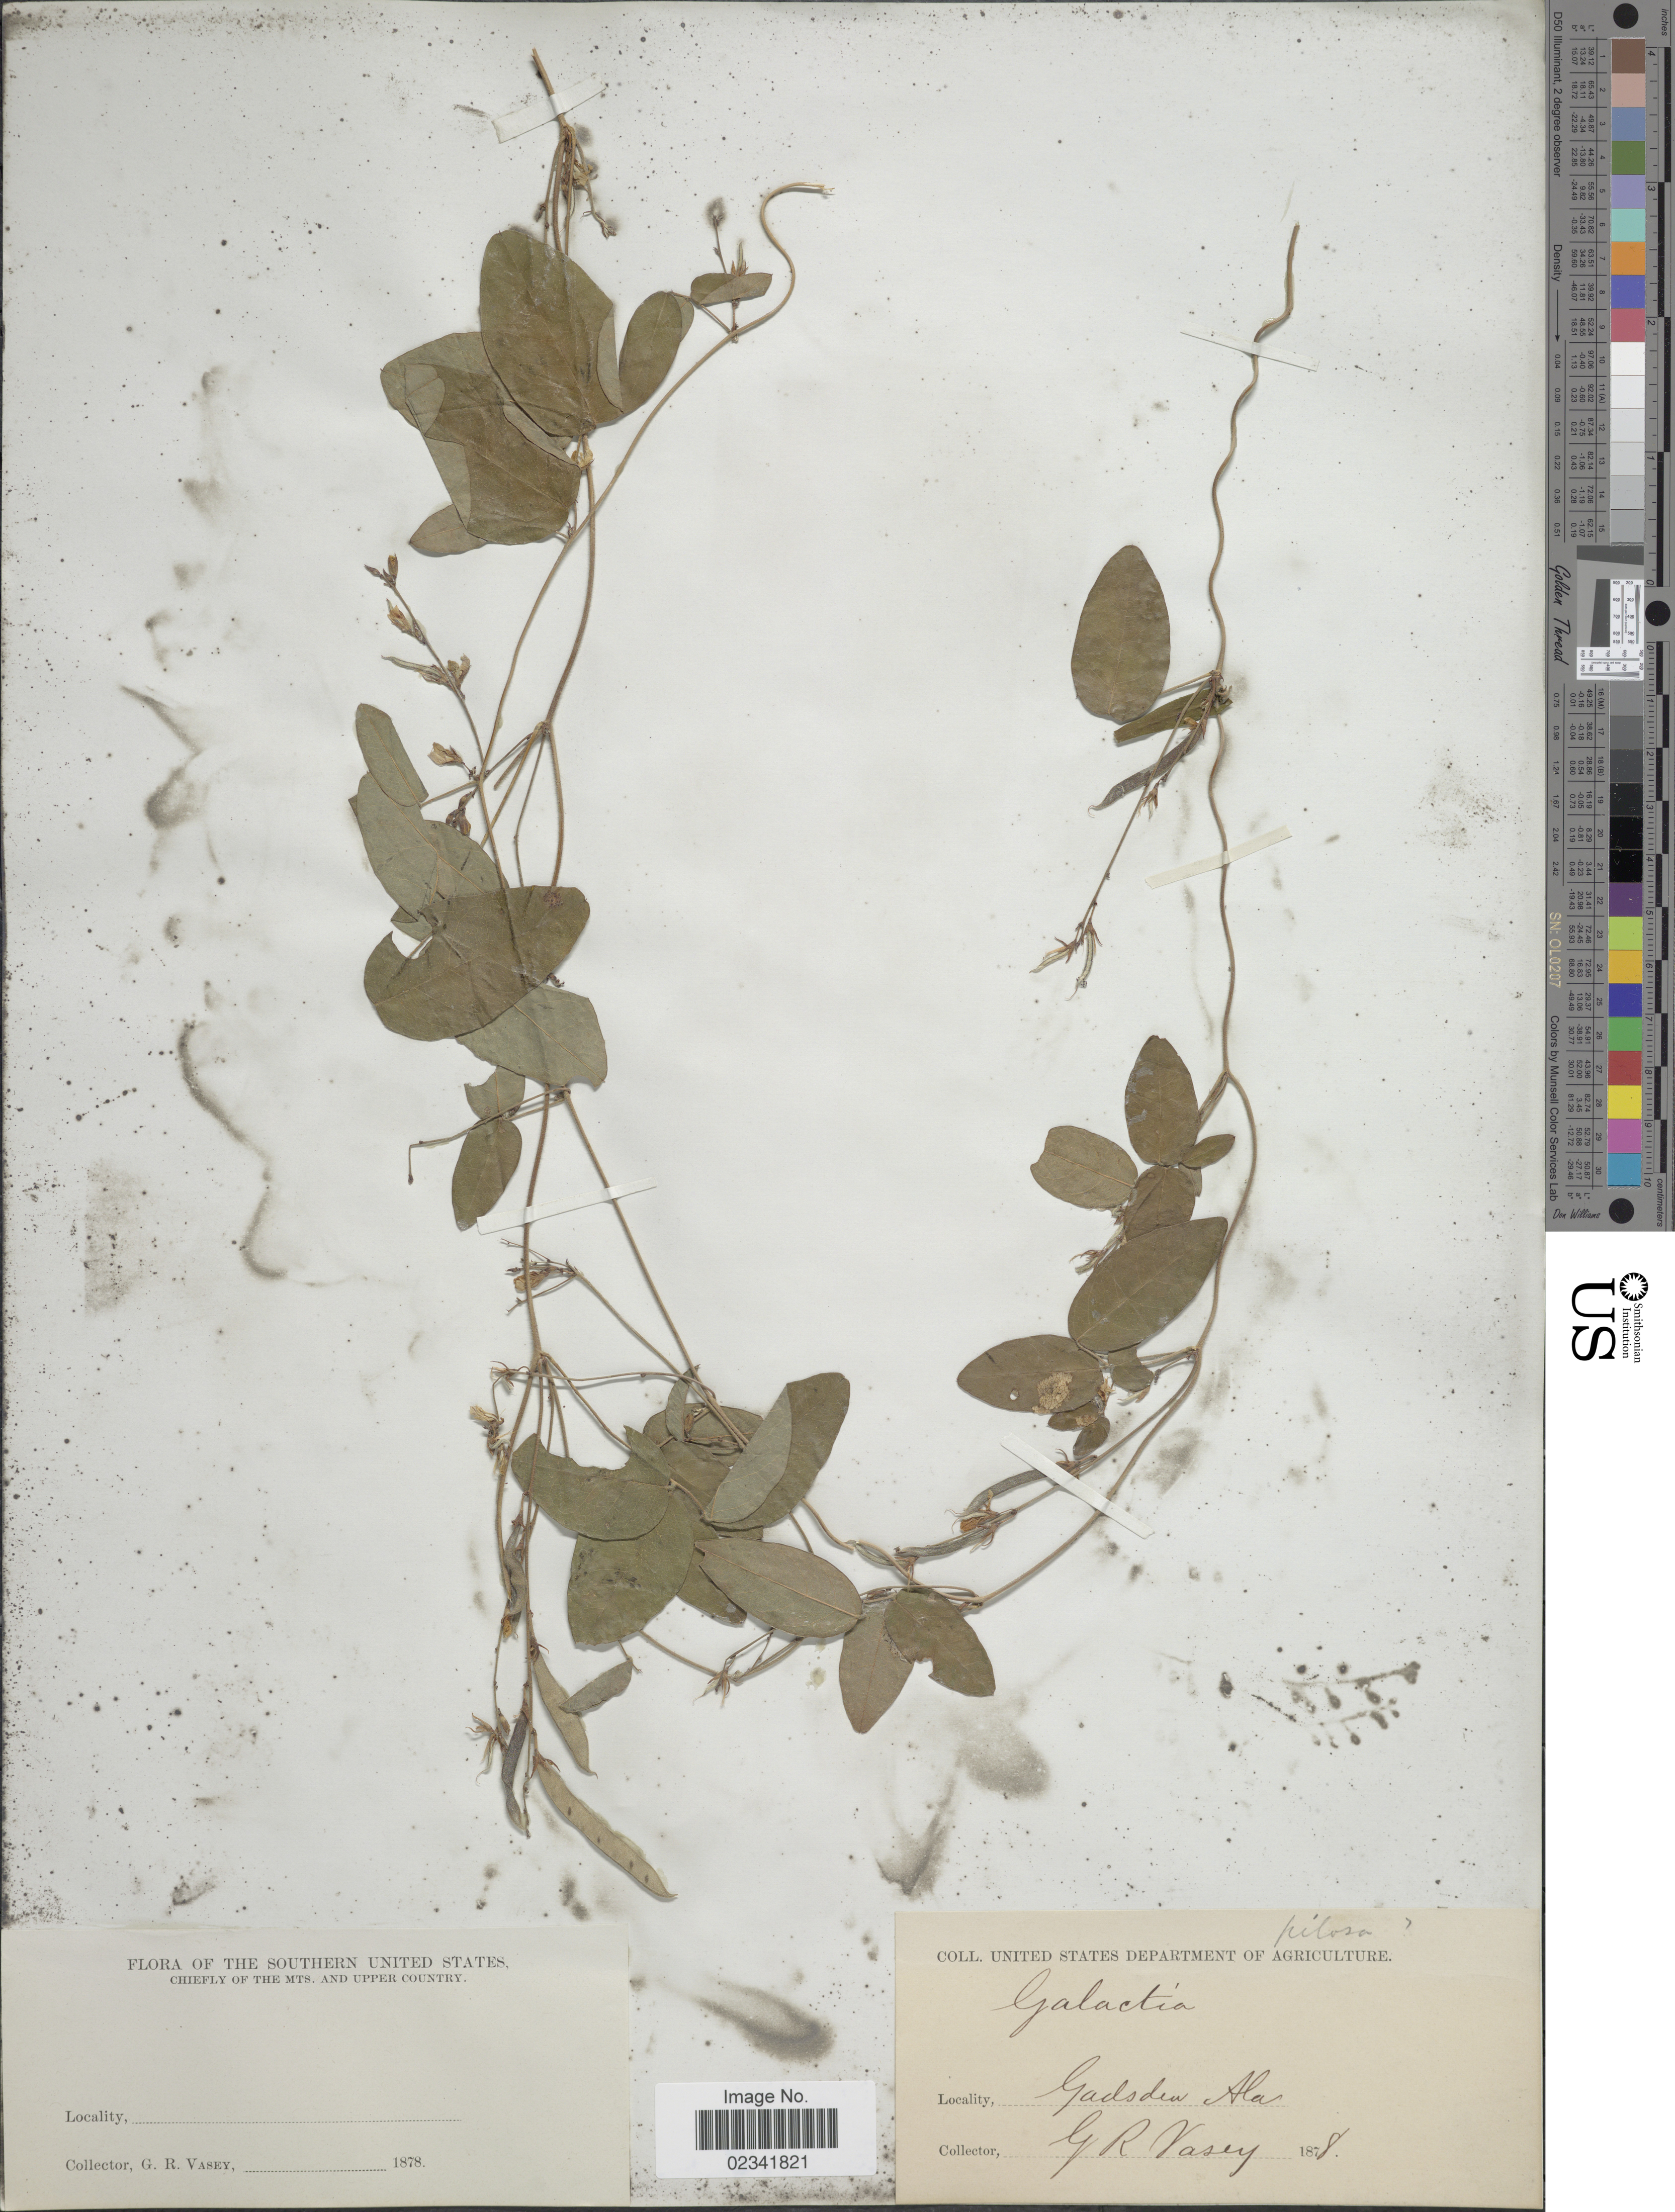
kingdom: Plantae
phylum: Tracheophyta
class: Magnoliopsida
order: Fabales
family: Fabaceae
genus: Galactia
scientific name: Galactia volubilis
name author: (L.) Britton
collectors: G. R. Vasey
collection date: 1878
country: United States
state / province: Alabama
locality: Gadsdew Ala., Chiefly of The Mts. and Upper Country.